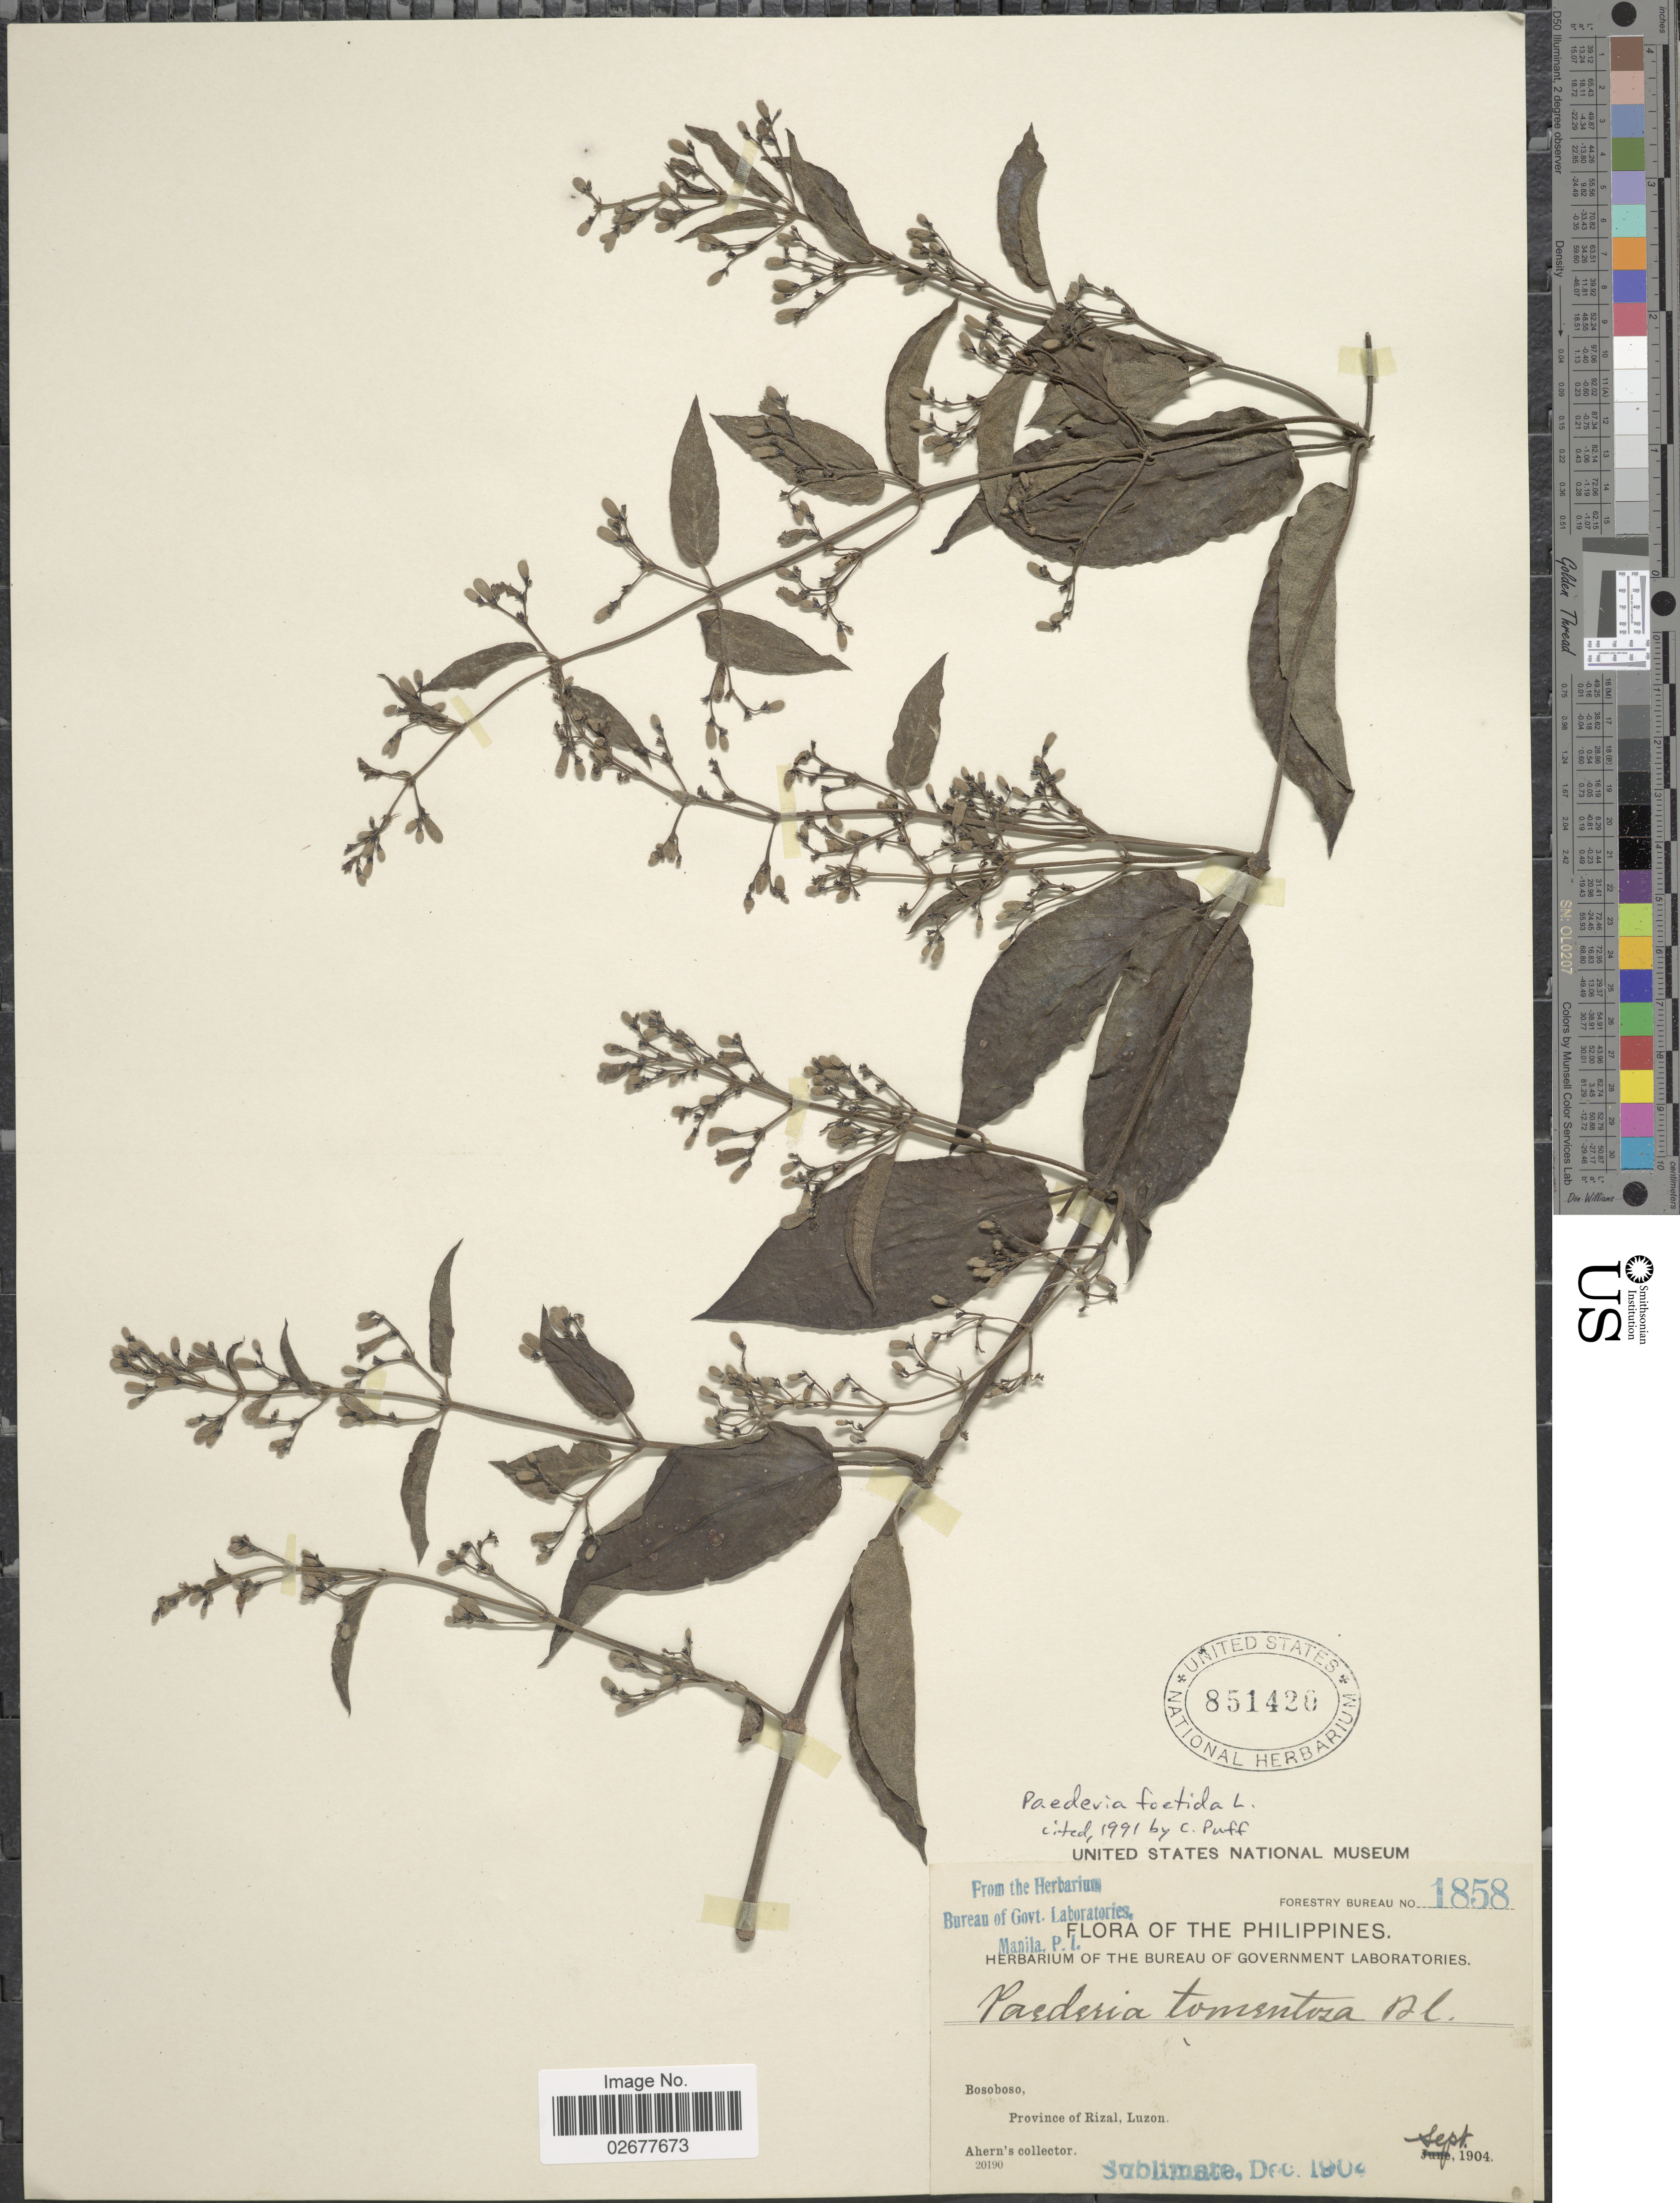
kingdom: Plantae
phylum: Tracheophyta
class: Magnoliopsida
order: Gentianales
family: Rubiaceae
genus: Paederia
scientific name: Paederia foetida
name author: Wall.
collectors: Ahern's collector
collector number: Forestry Bureau1858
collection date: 1904-09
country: Philippines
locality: Bosoboso. Province of Rizal, Luzon.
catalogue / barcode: US 851420